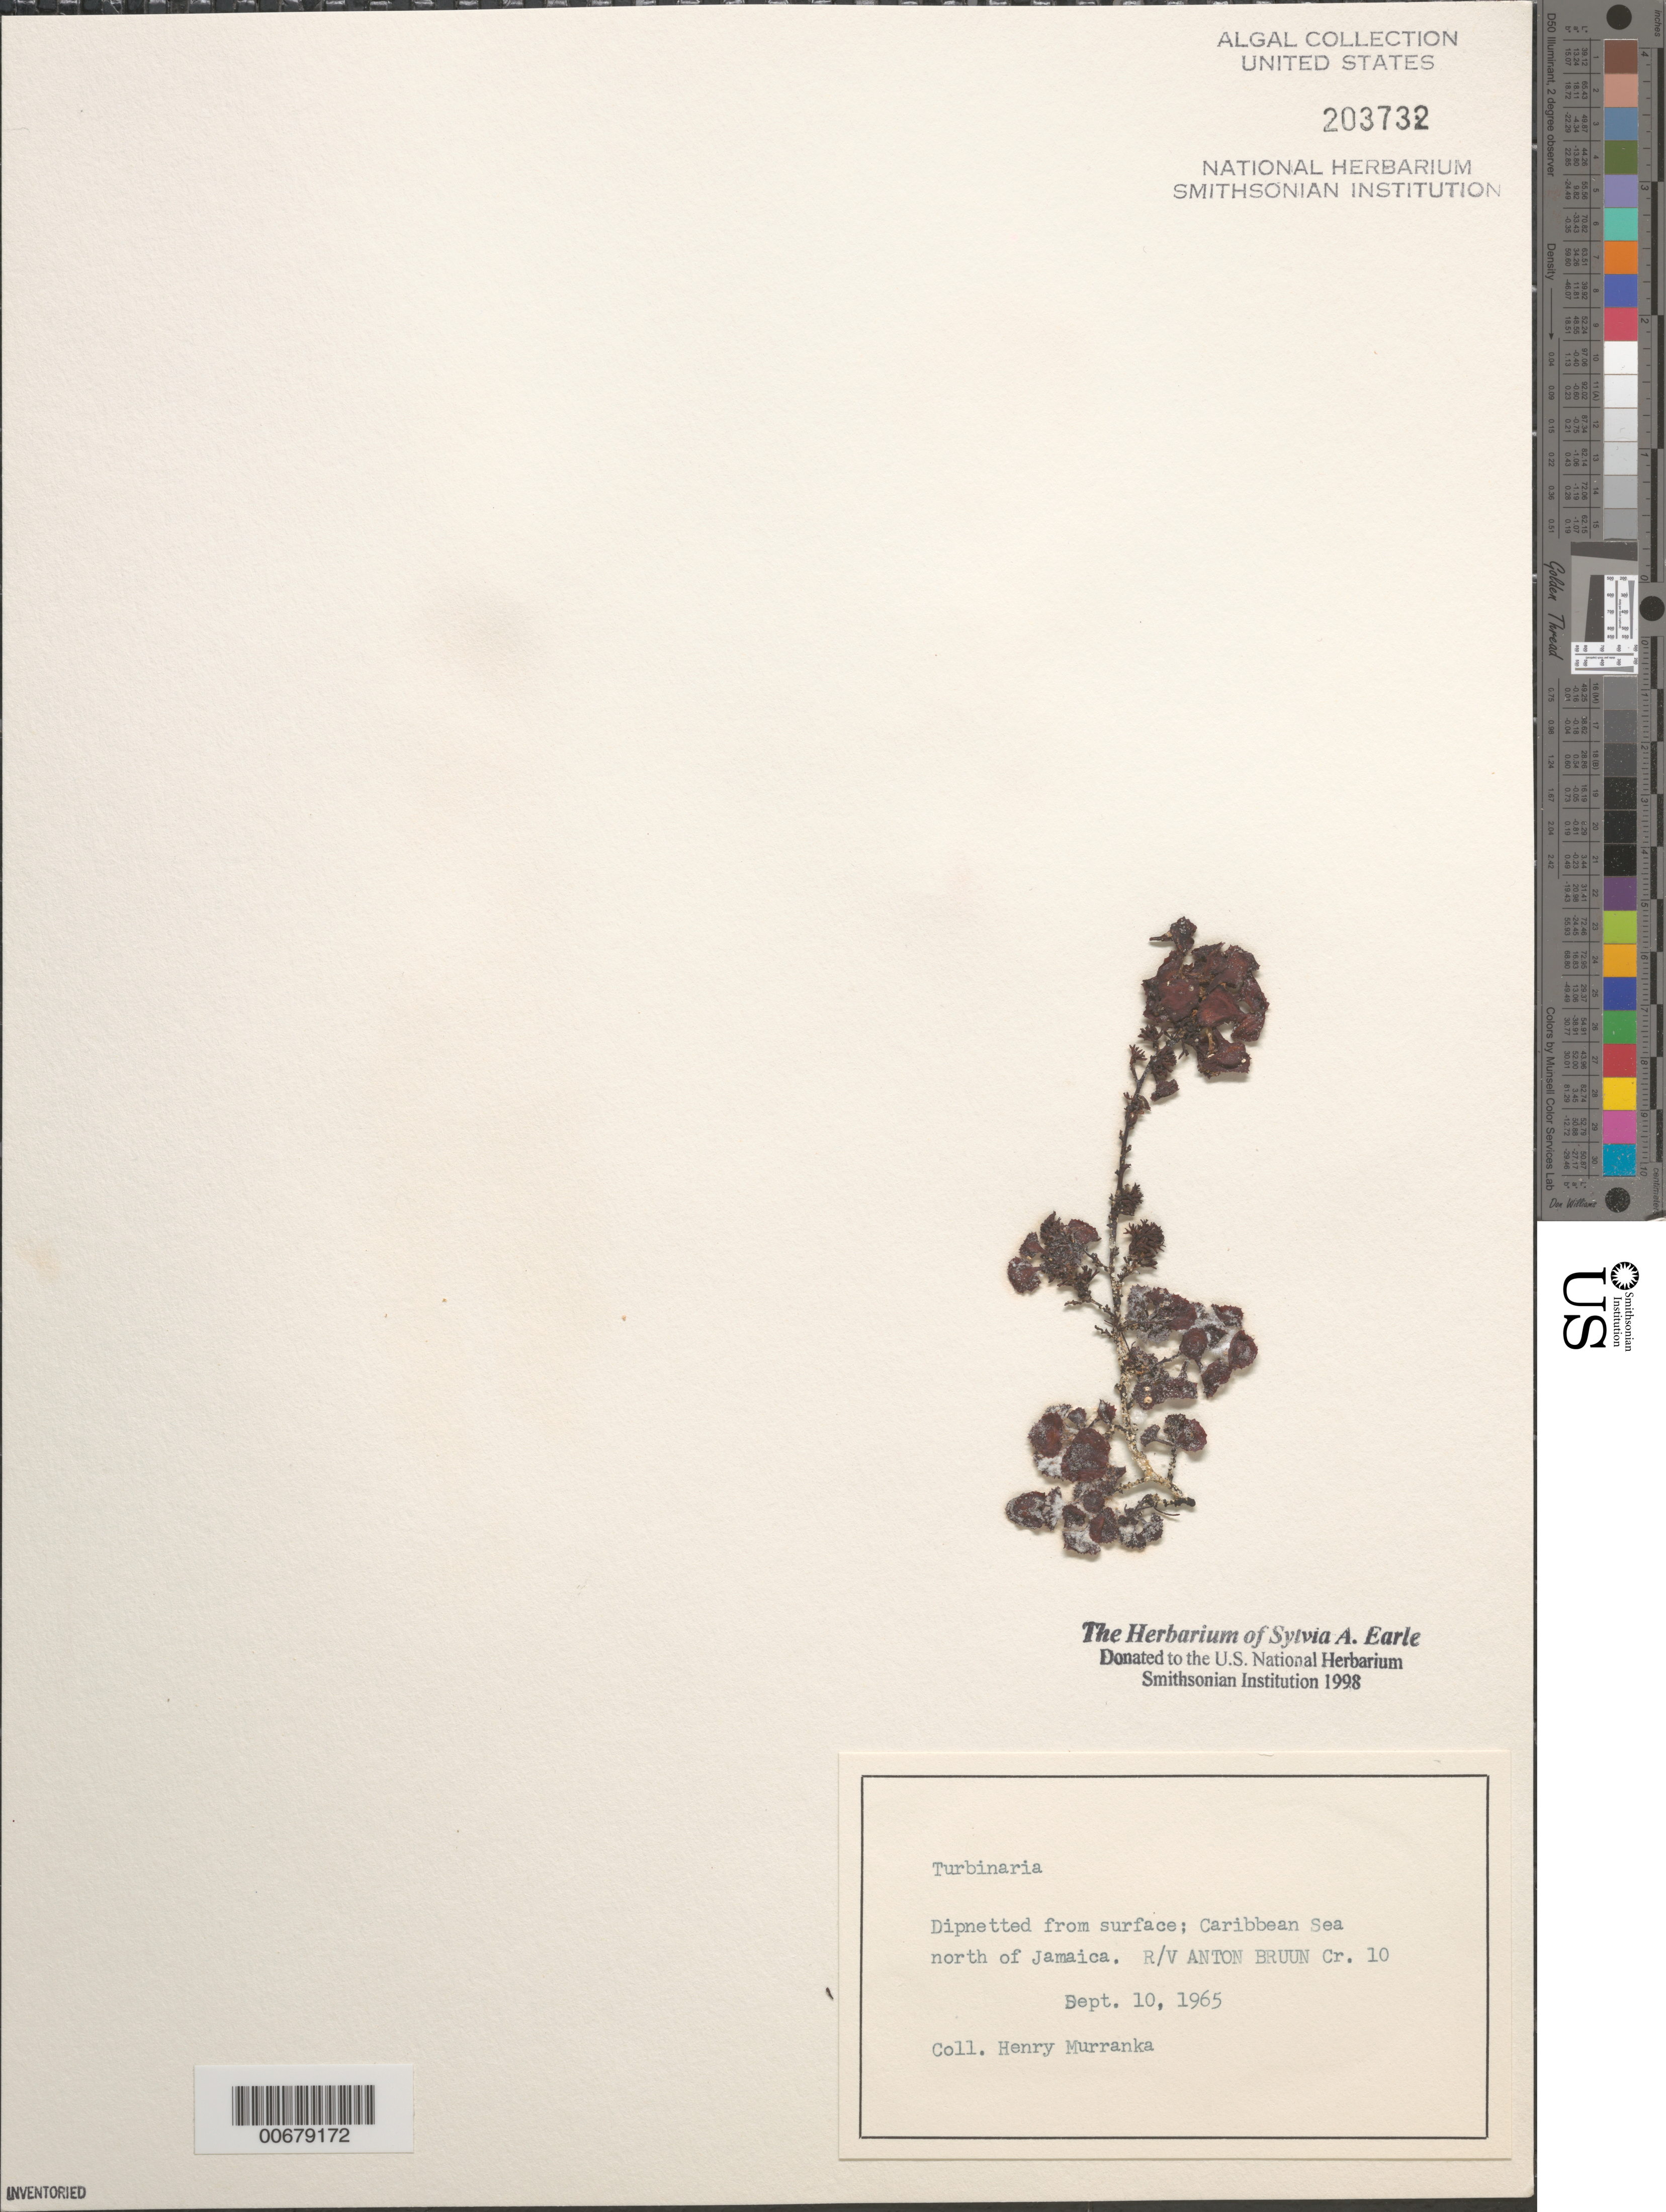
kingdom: Chromista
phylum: Ochrophyta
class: Phaeophyceae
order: Fucales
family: Sargassaceae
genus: Turbinaria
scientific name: Turbinaria sp.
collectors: H. Murranka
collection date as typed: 10 Sep 1965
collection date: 1965-09-10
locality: Caribbean Sea north of Jamaica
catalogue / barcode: US 203732